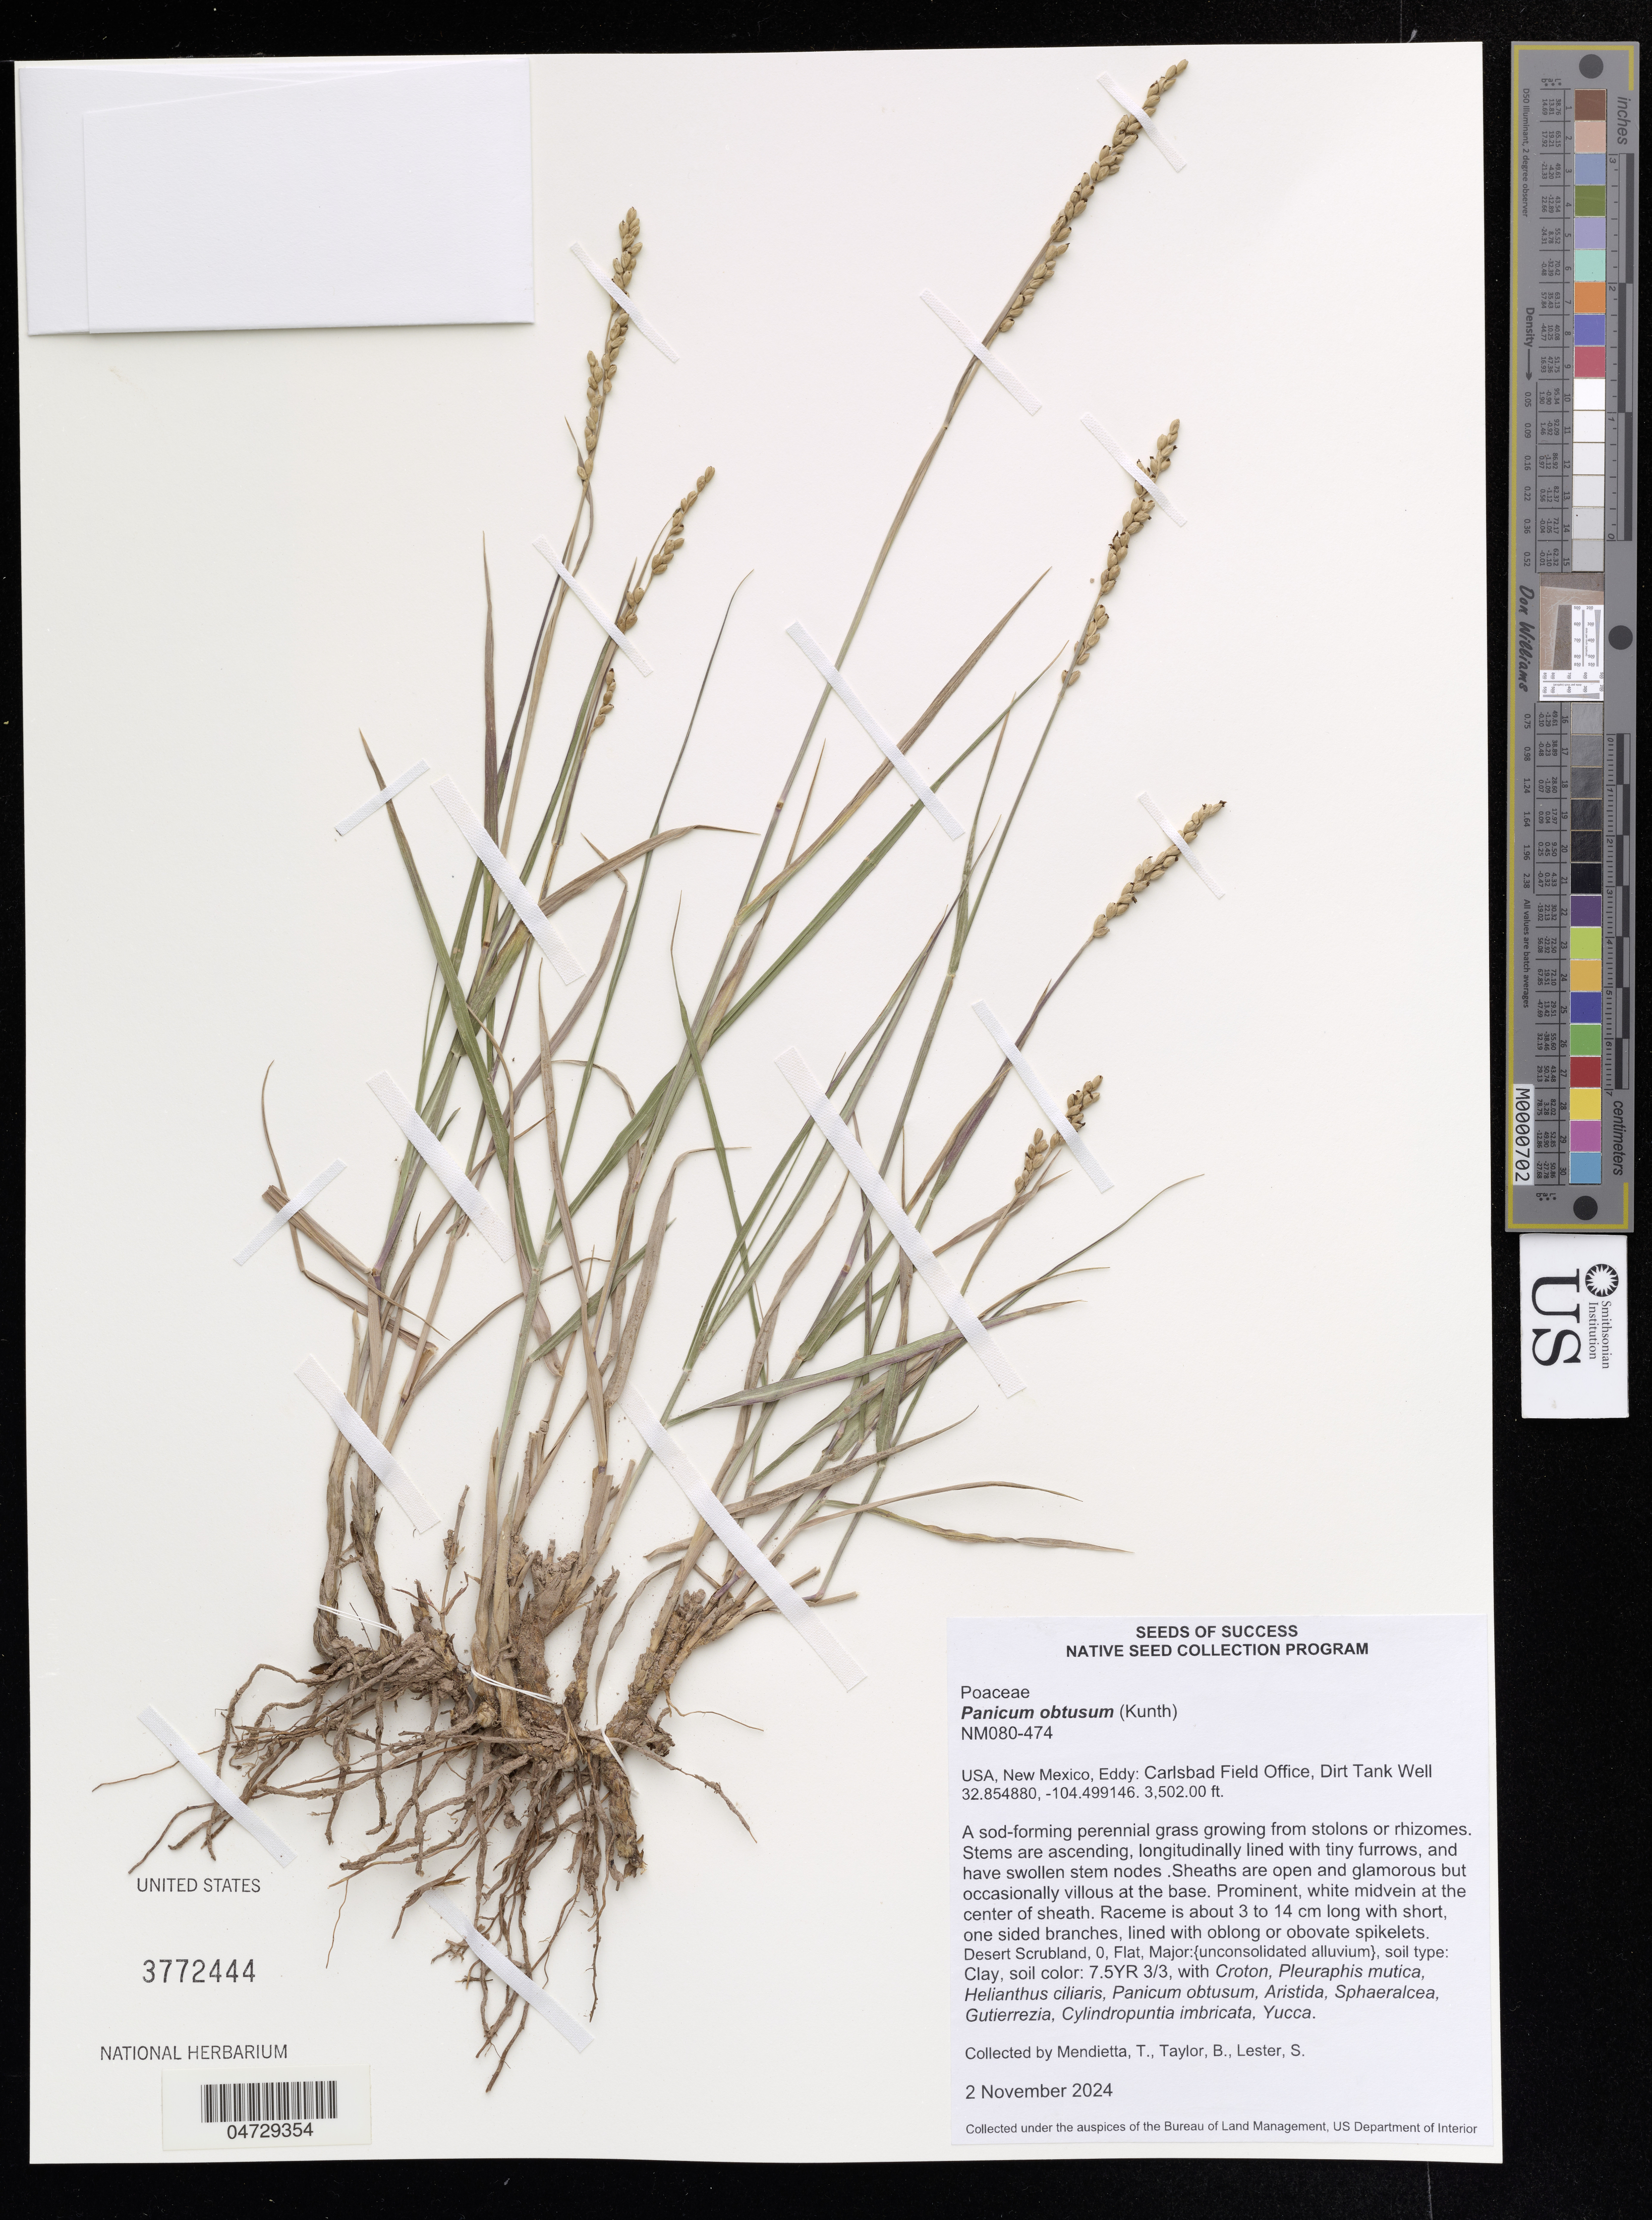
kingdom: Plantae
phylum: Tracheophyta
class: Liliopsida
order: Poales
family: Poaceae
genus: Panicum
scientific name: Panicum obtusum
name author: Kunth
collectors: T. Mendietta, B. Taylor & S. Lester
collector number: NM080-474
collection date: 2024-11-02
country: United States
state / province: New Mexico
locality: Eddy: Carlsbad Field Office, Dirt Tank Well.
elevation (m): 1067.41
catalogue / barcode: US 3772444